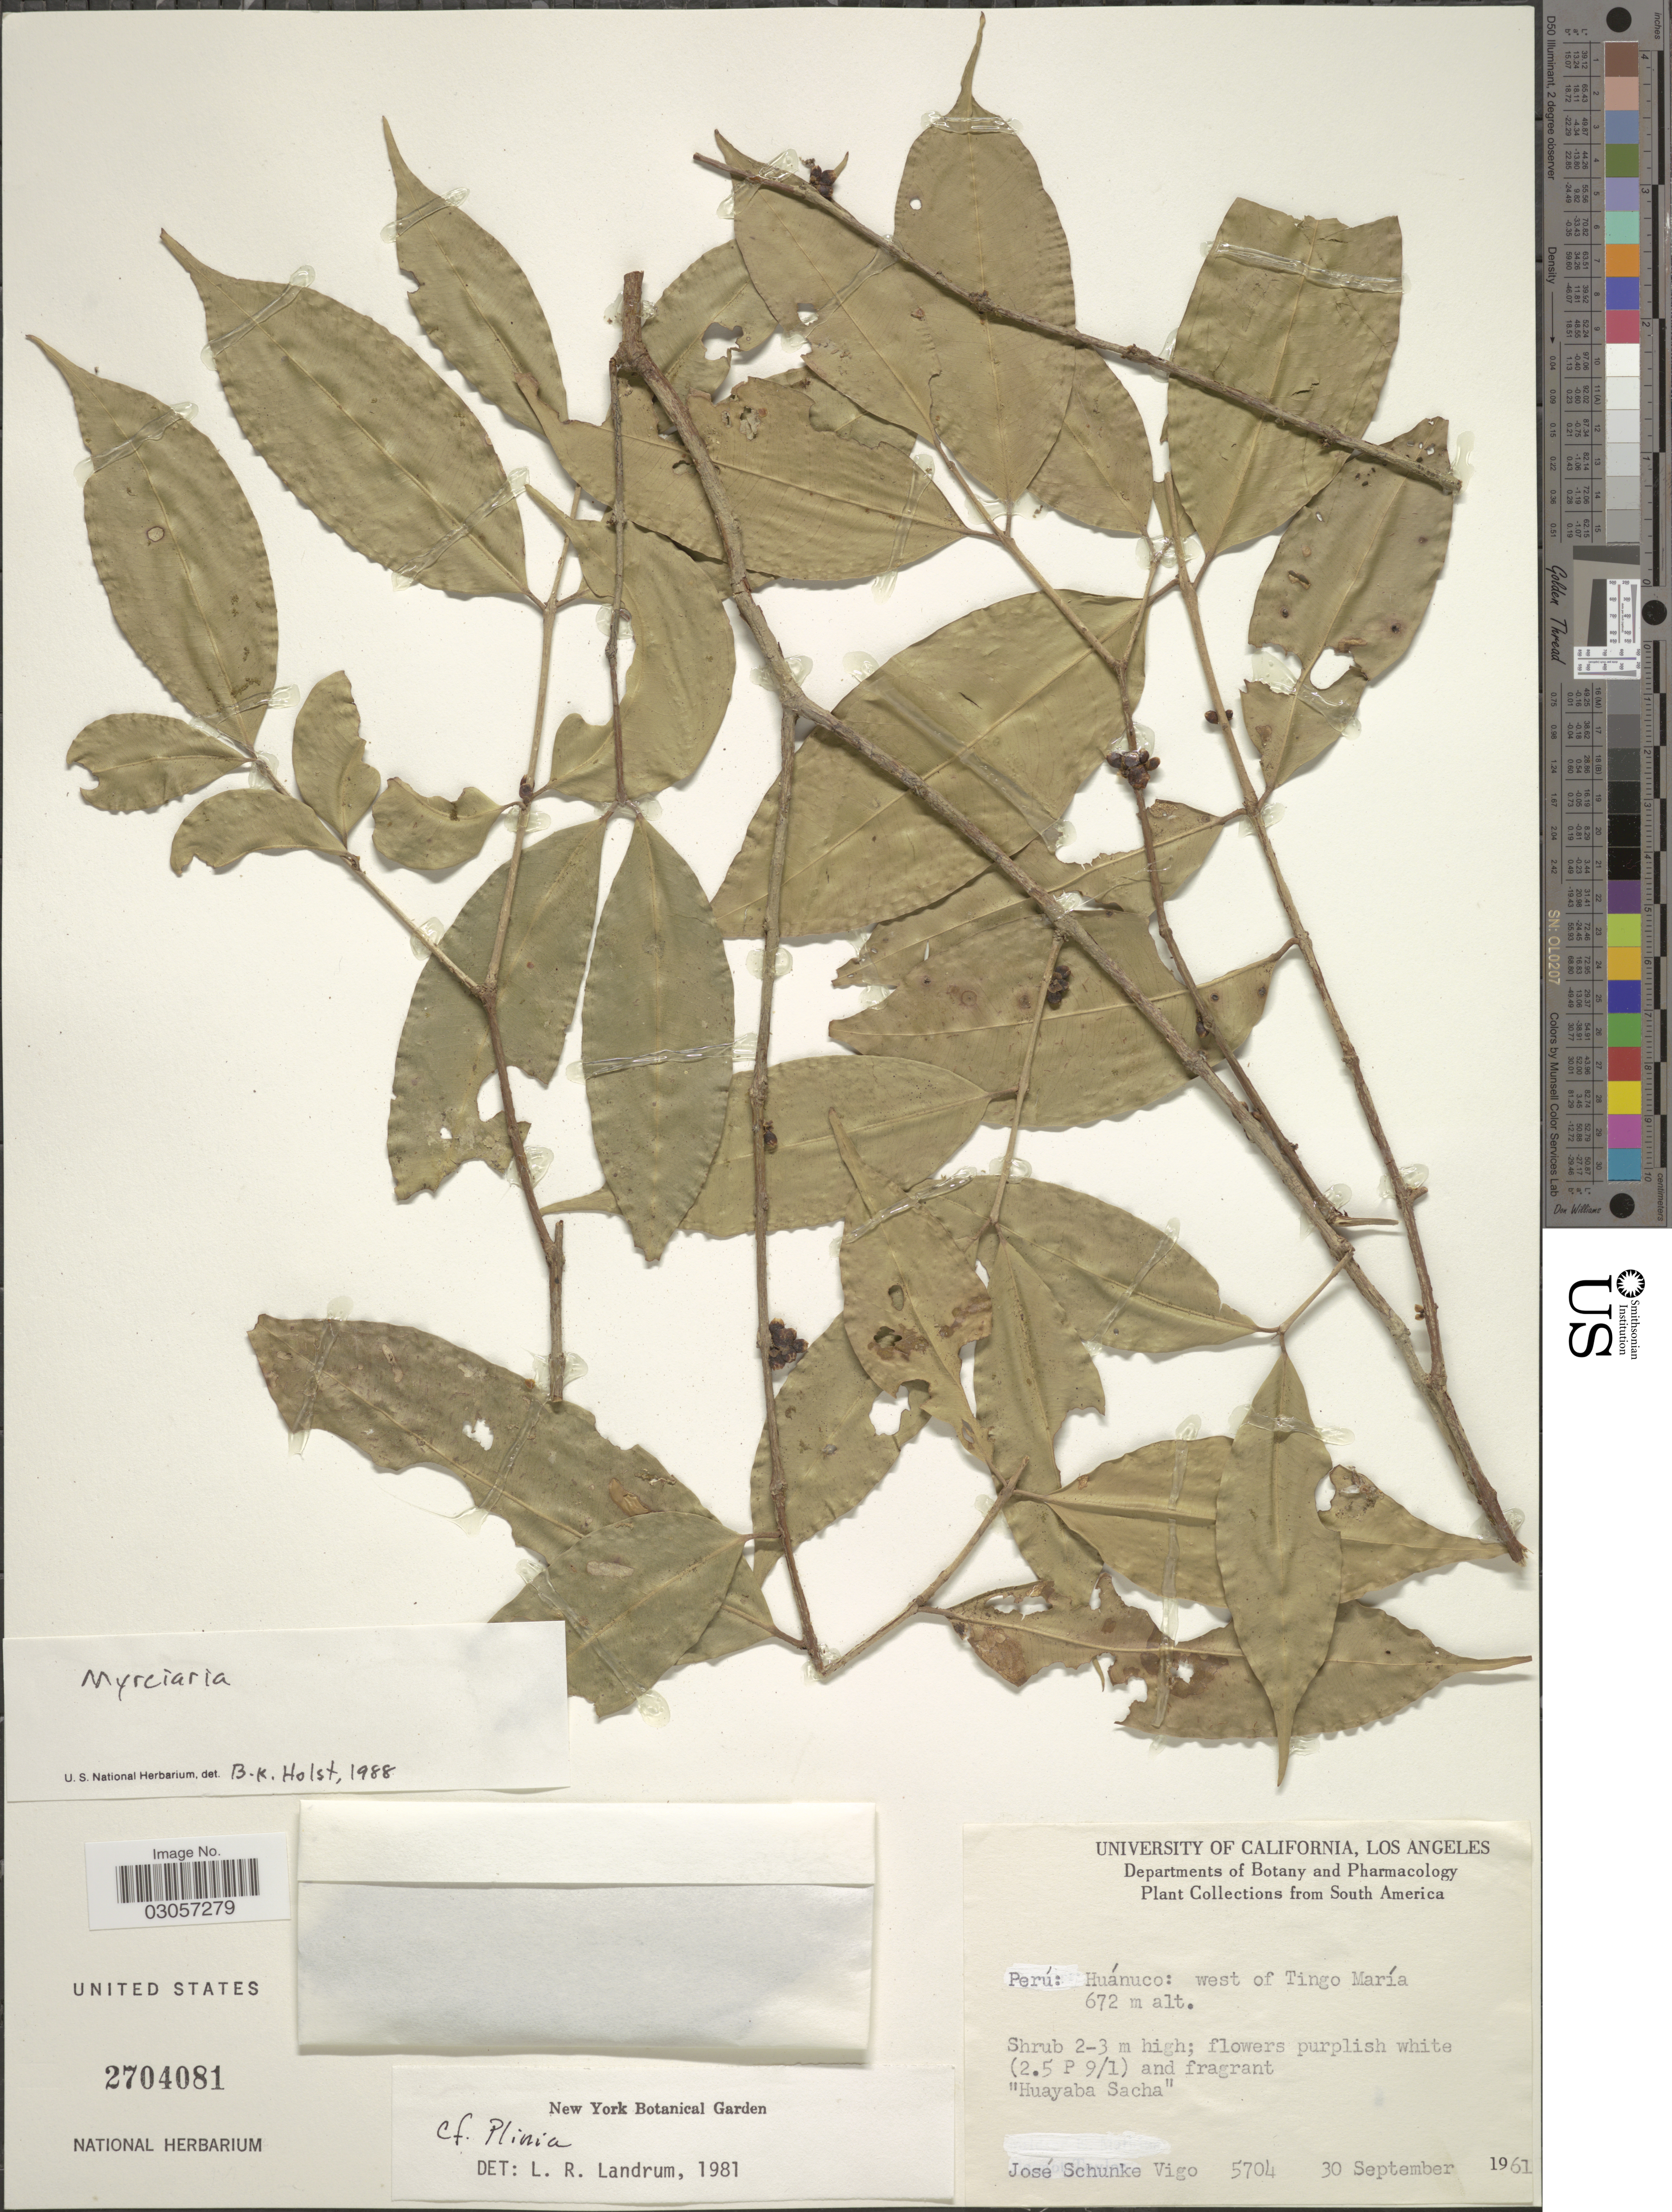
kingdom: Plantae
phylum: Tracheophyta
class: Magnoliopsida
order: Myrtales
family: Myrtaceae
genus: Myrciaria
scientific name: Myrciaria sp.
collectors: J. Schunke Vigo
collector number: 5704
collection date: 1961-09-30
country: Peru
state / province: Huánuco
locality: Huánuco: west of Tingo María.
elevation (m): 672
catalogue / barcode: US 2704081